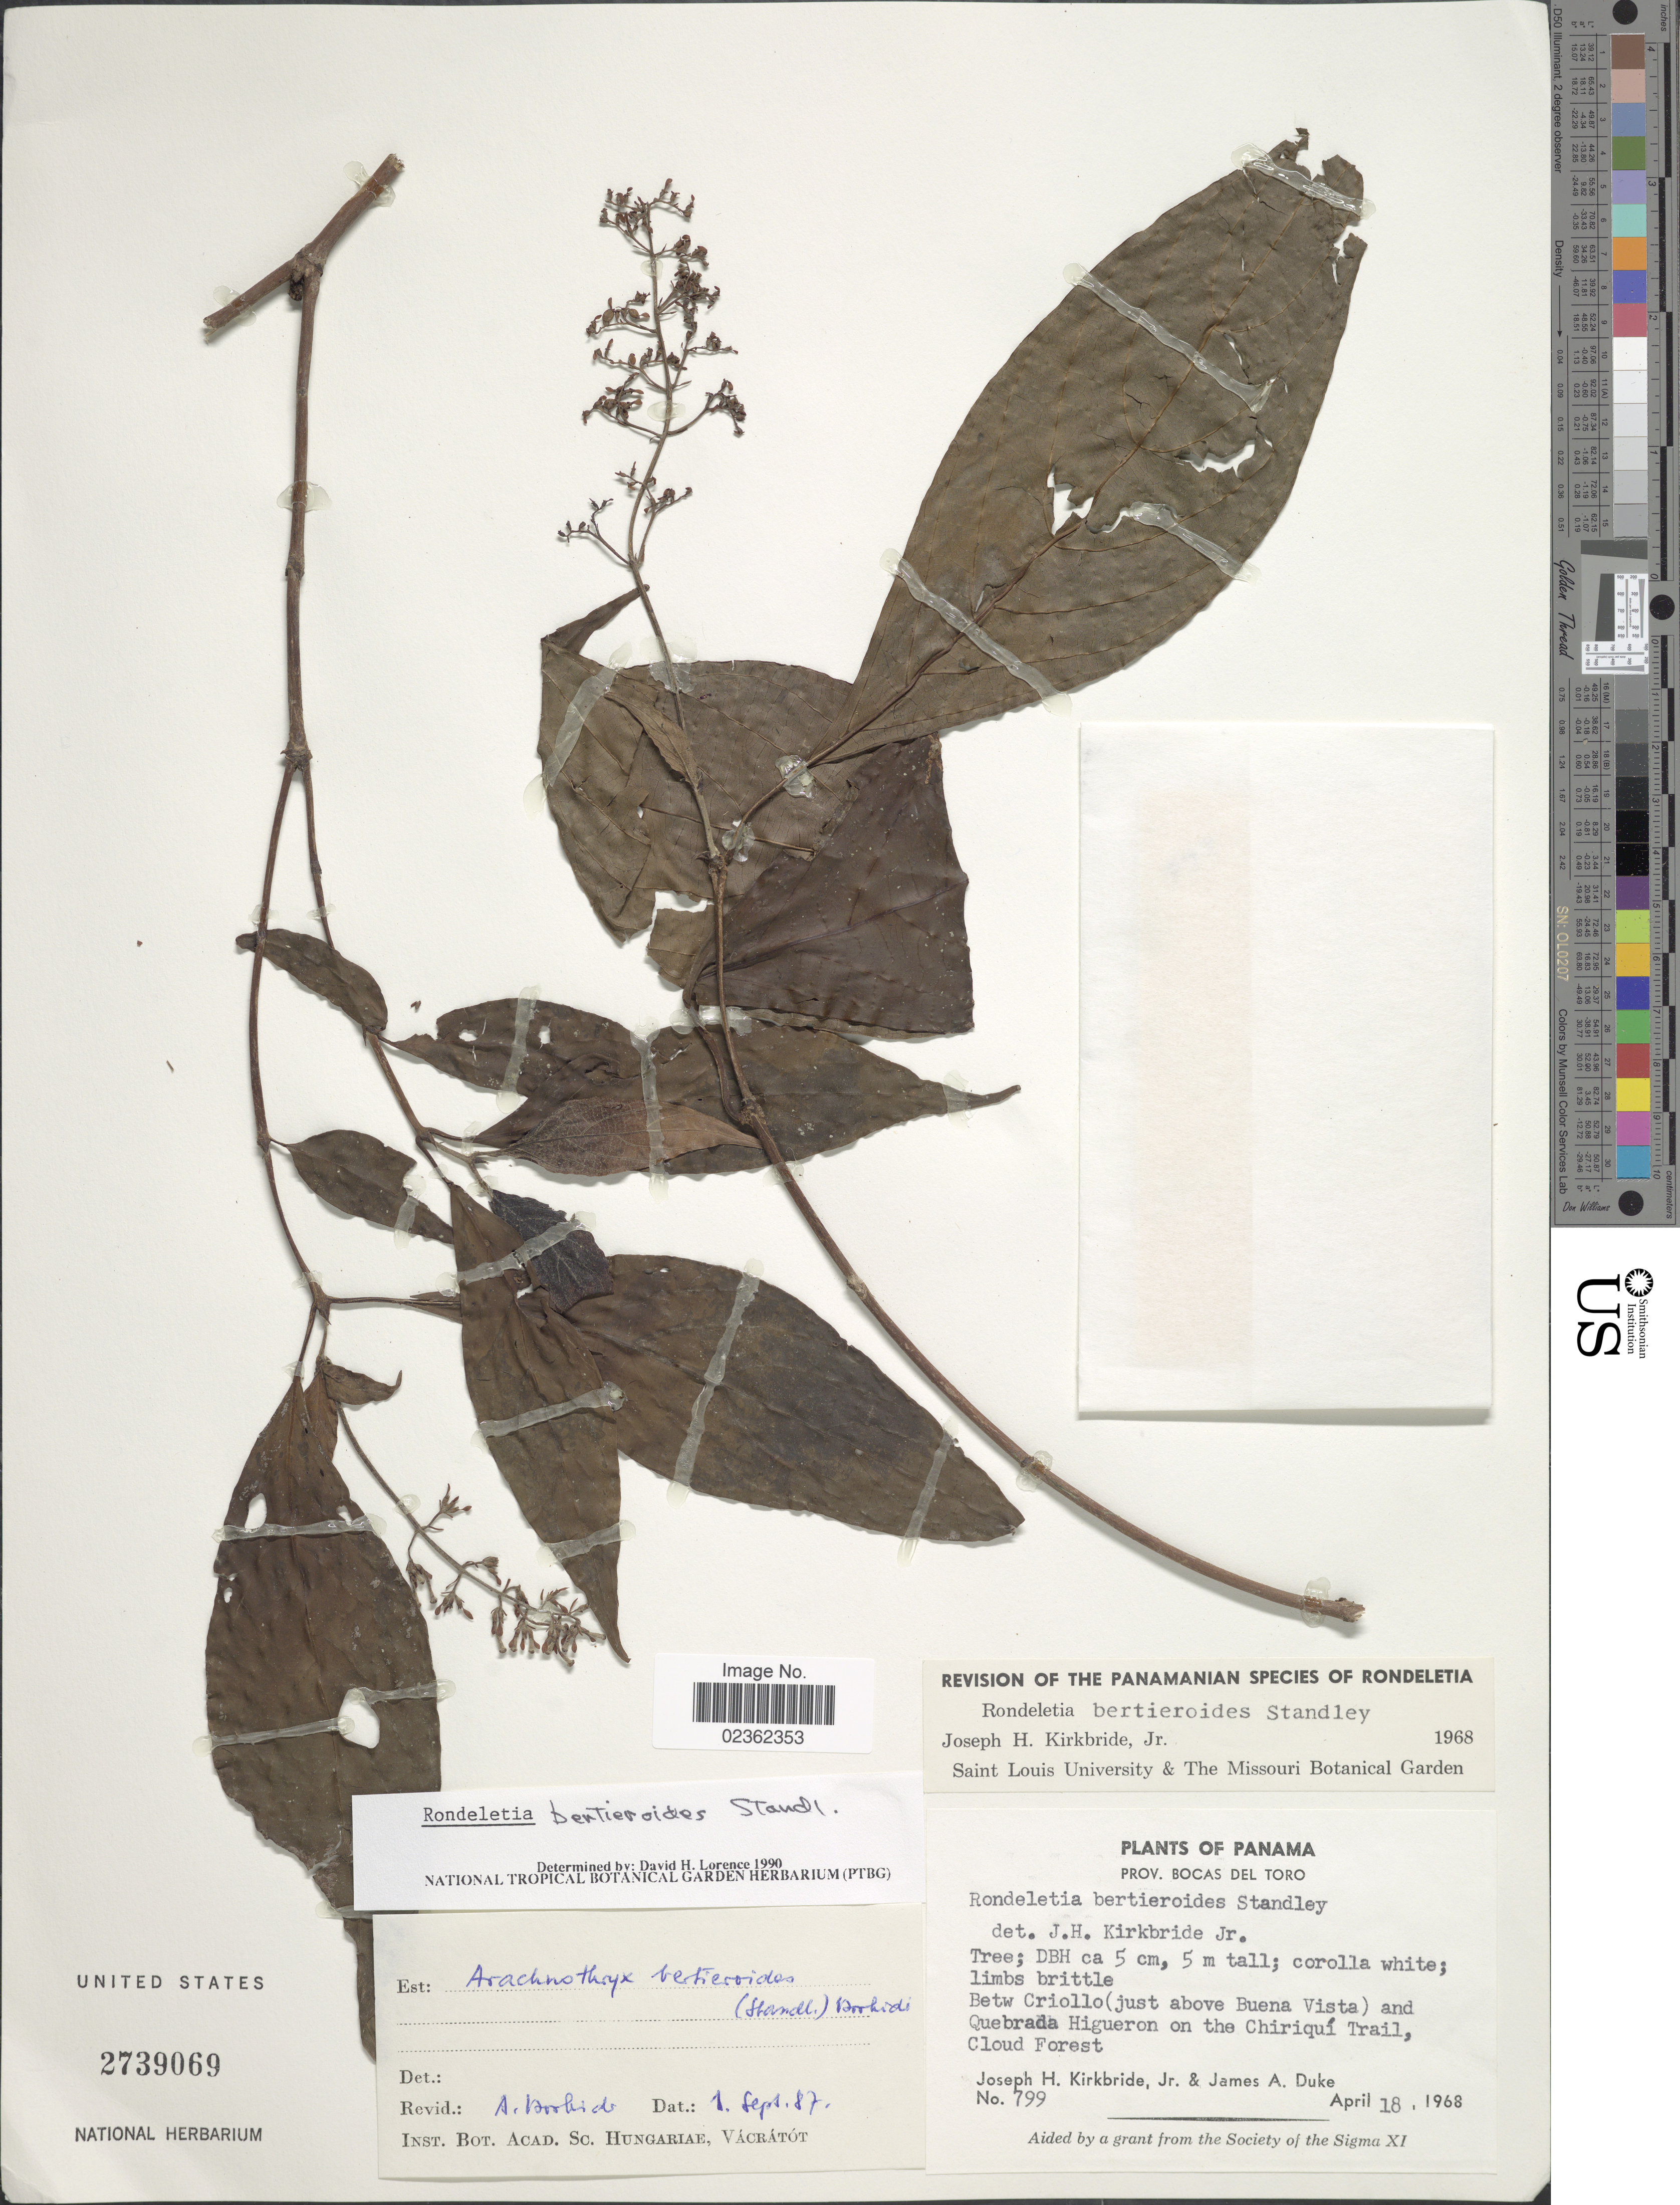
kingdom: Plantae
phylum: Tracheophyta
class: Magnoliopsida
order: Gentianales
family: Rubiaceae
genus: Arachnothryx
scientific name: Arachnothryx bertieroides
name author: (Standl.) Borhidi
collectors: J. H. Kirkbride & J. A. Duke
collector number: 799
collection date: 1968-04-18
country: Panama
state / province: Bocas del Toro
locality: Betw Criollo (just above Buena Vista) and Quebrada Higueron on the Chiriqui Trail.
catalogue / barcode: US 2739069